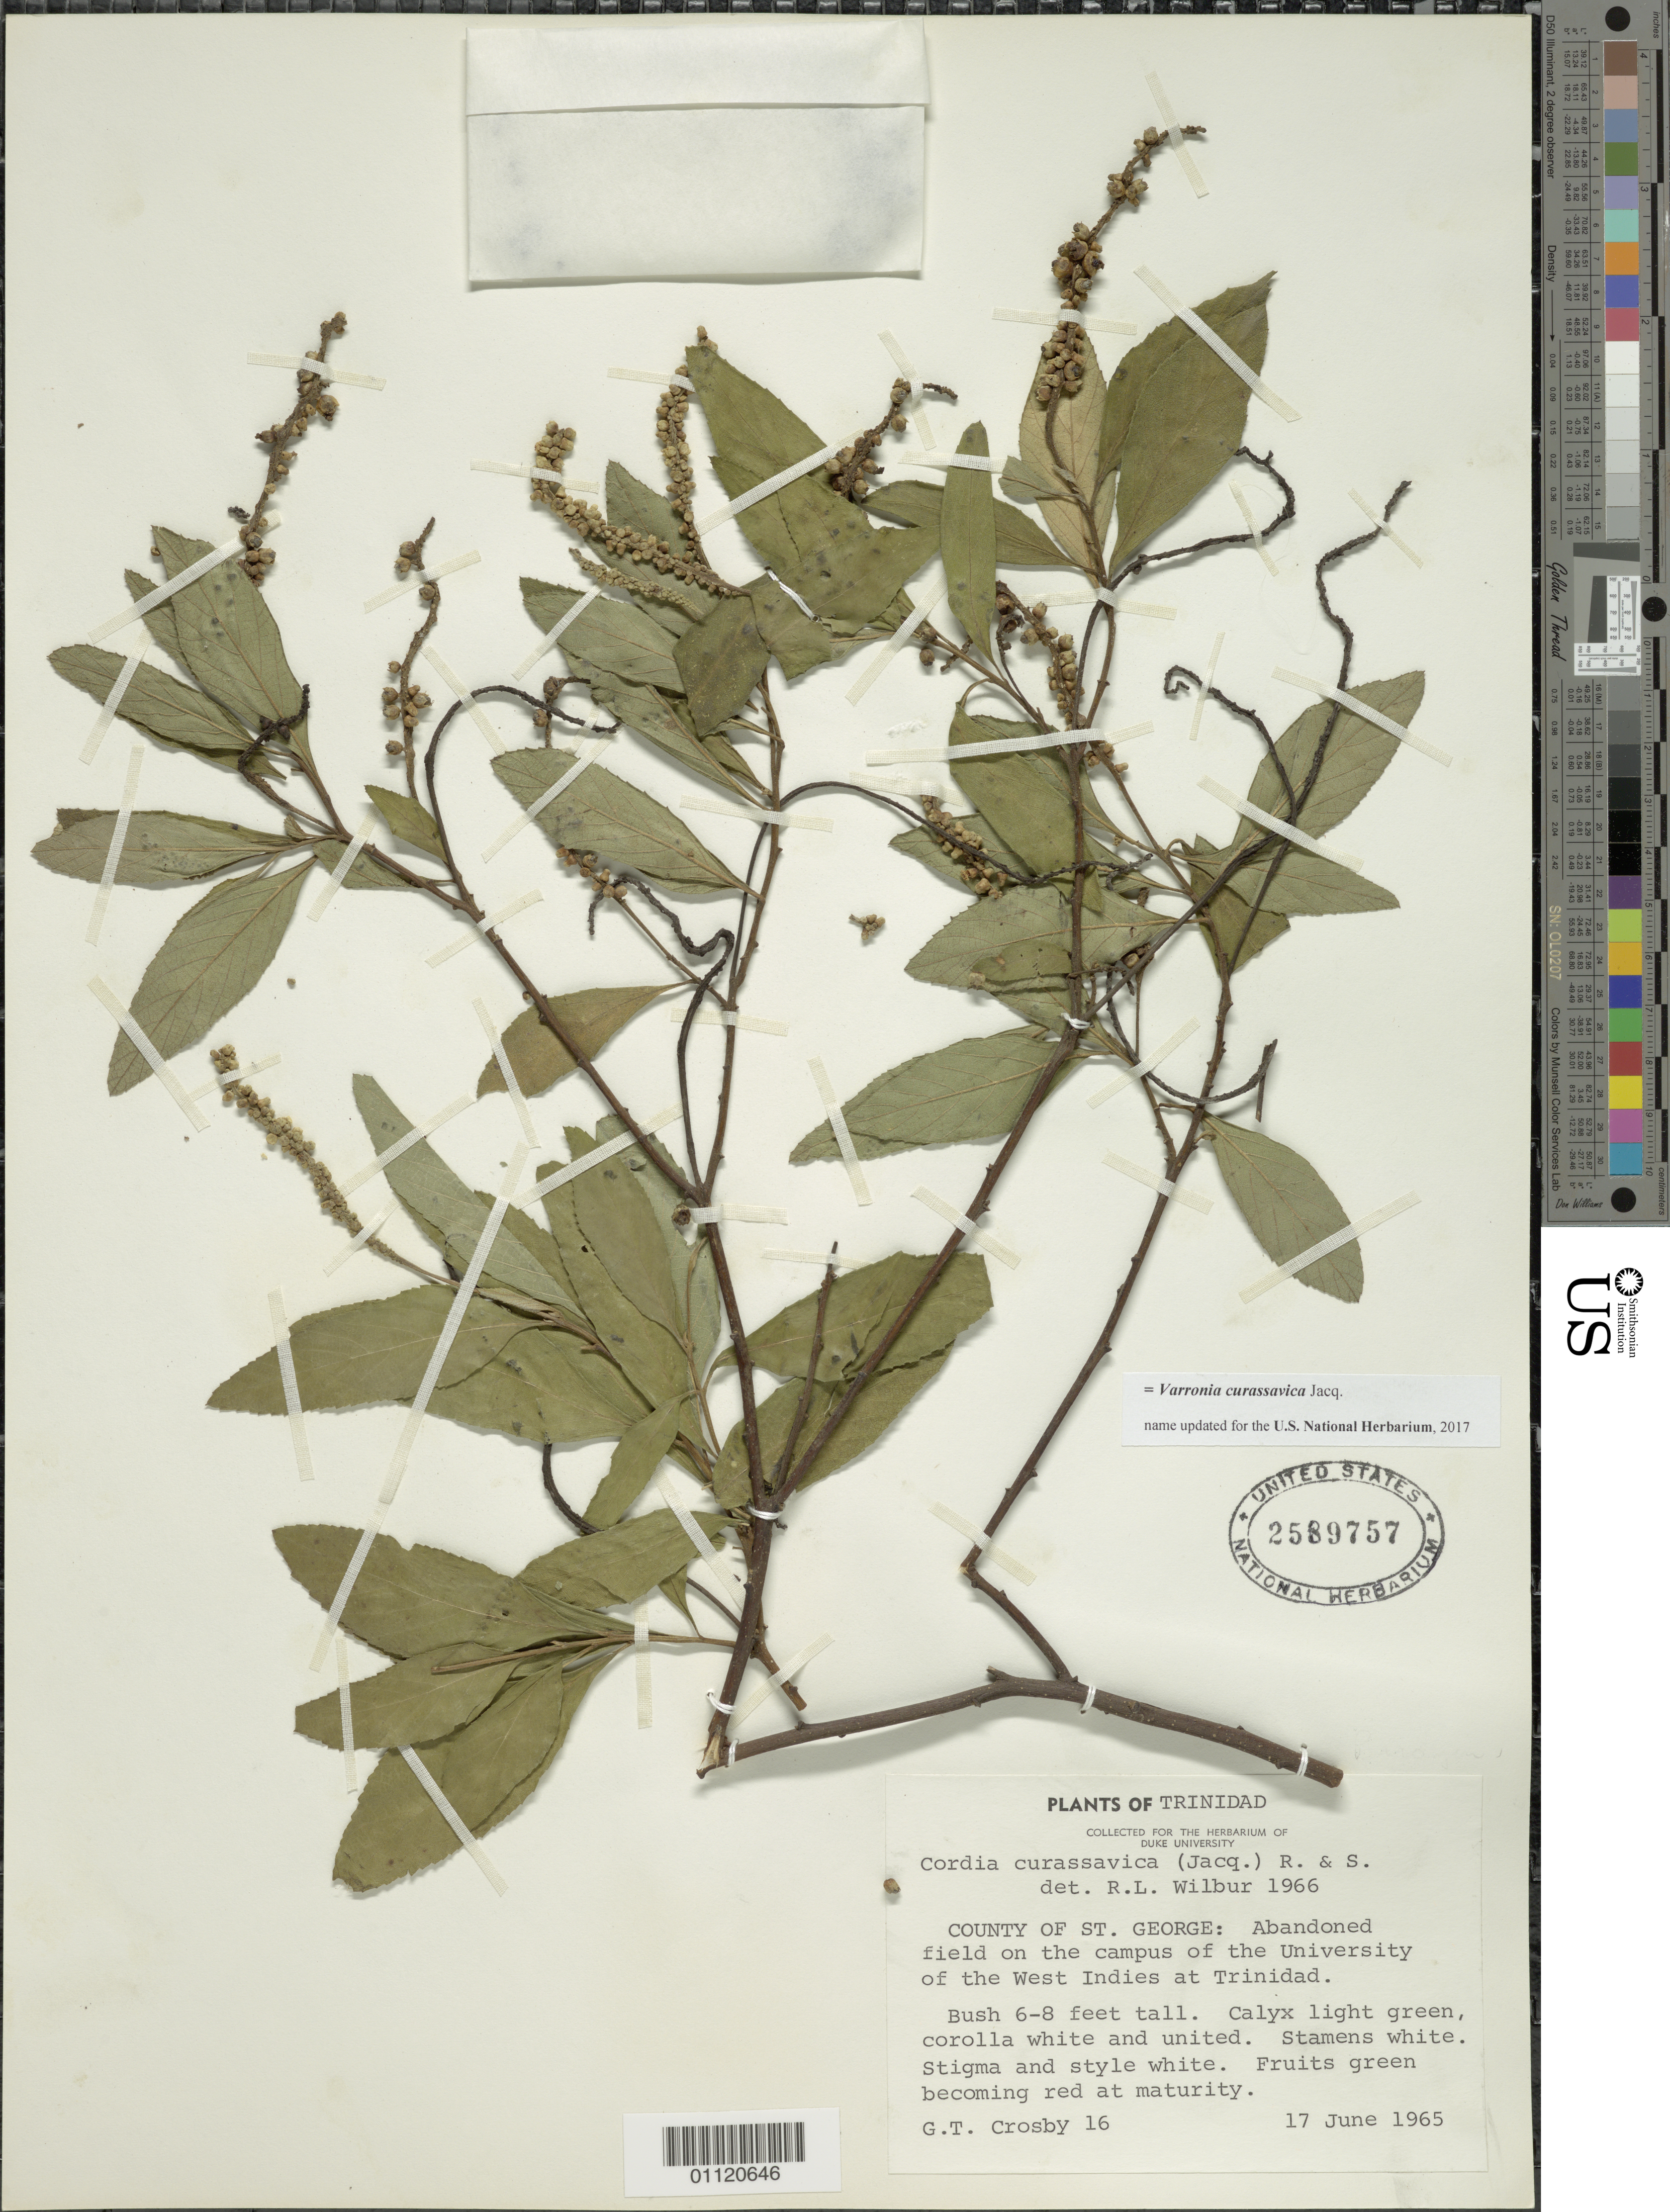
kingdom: Plantae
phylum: Tracheophyta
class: Magnoliopsida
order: Boraginales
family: Cordiaceae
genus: Varronia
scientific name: Varronia curassavica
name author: Jacq.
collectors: G. T. Crosby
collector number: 16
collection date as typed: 17 Jun 1965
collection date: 1965-06-17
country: Trinidad and Tobago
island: Trinidad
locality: County of St. George: Abandoned field on the campus of the University of the West Indies at Trinidad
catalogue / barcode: US 2589757